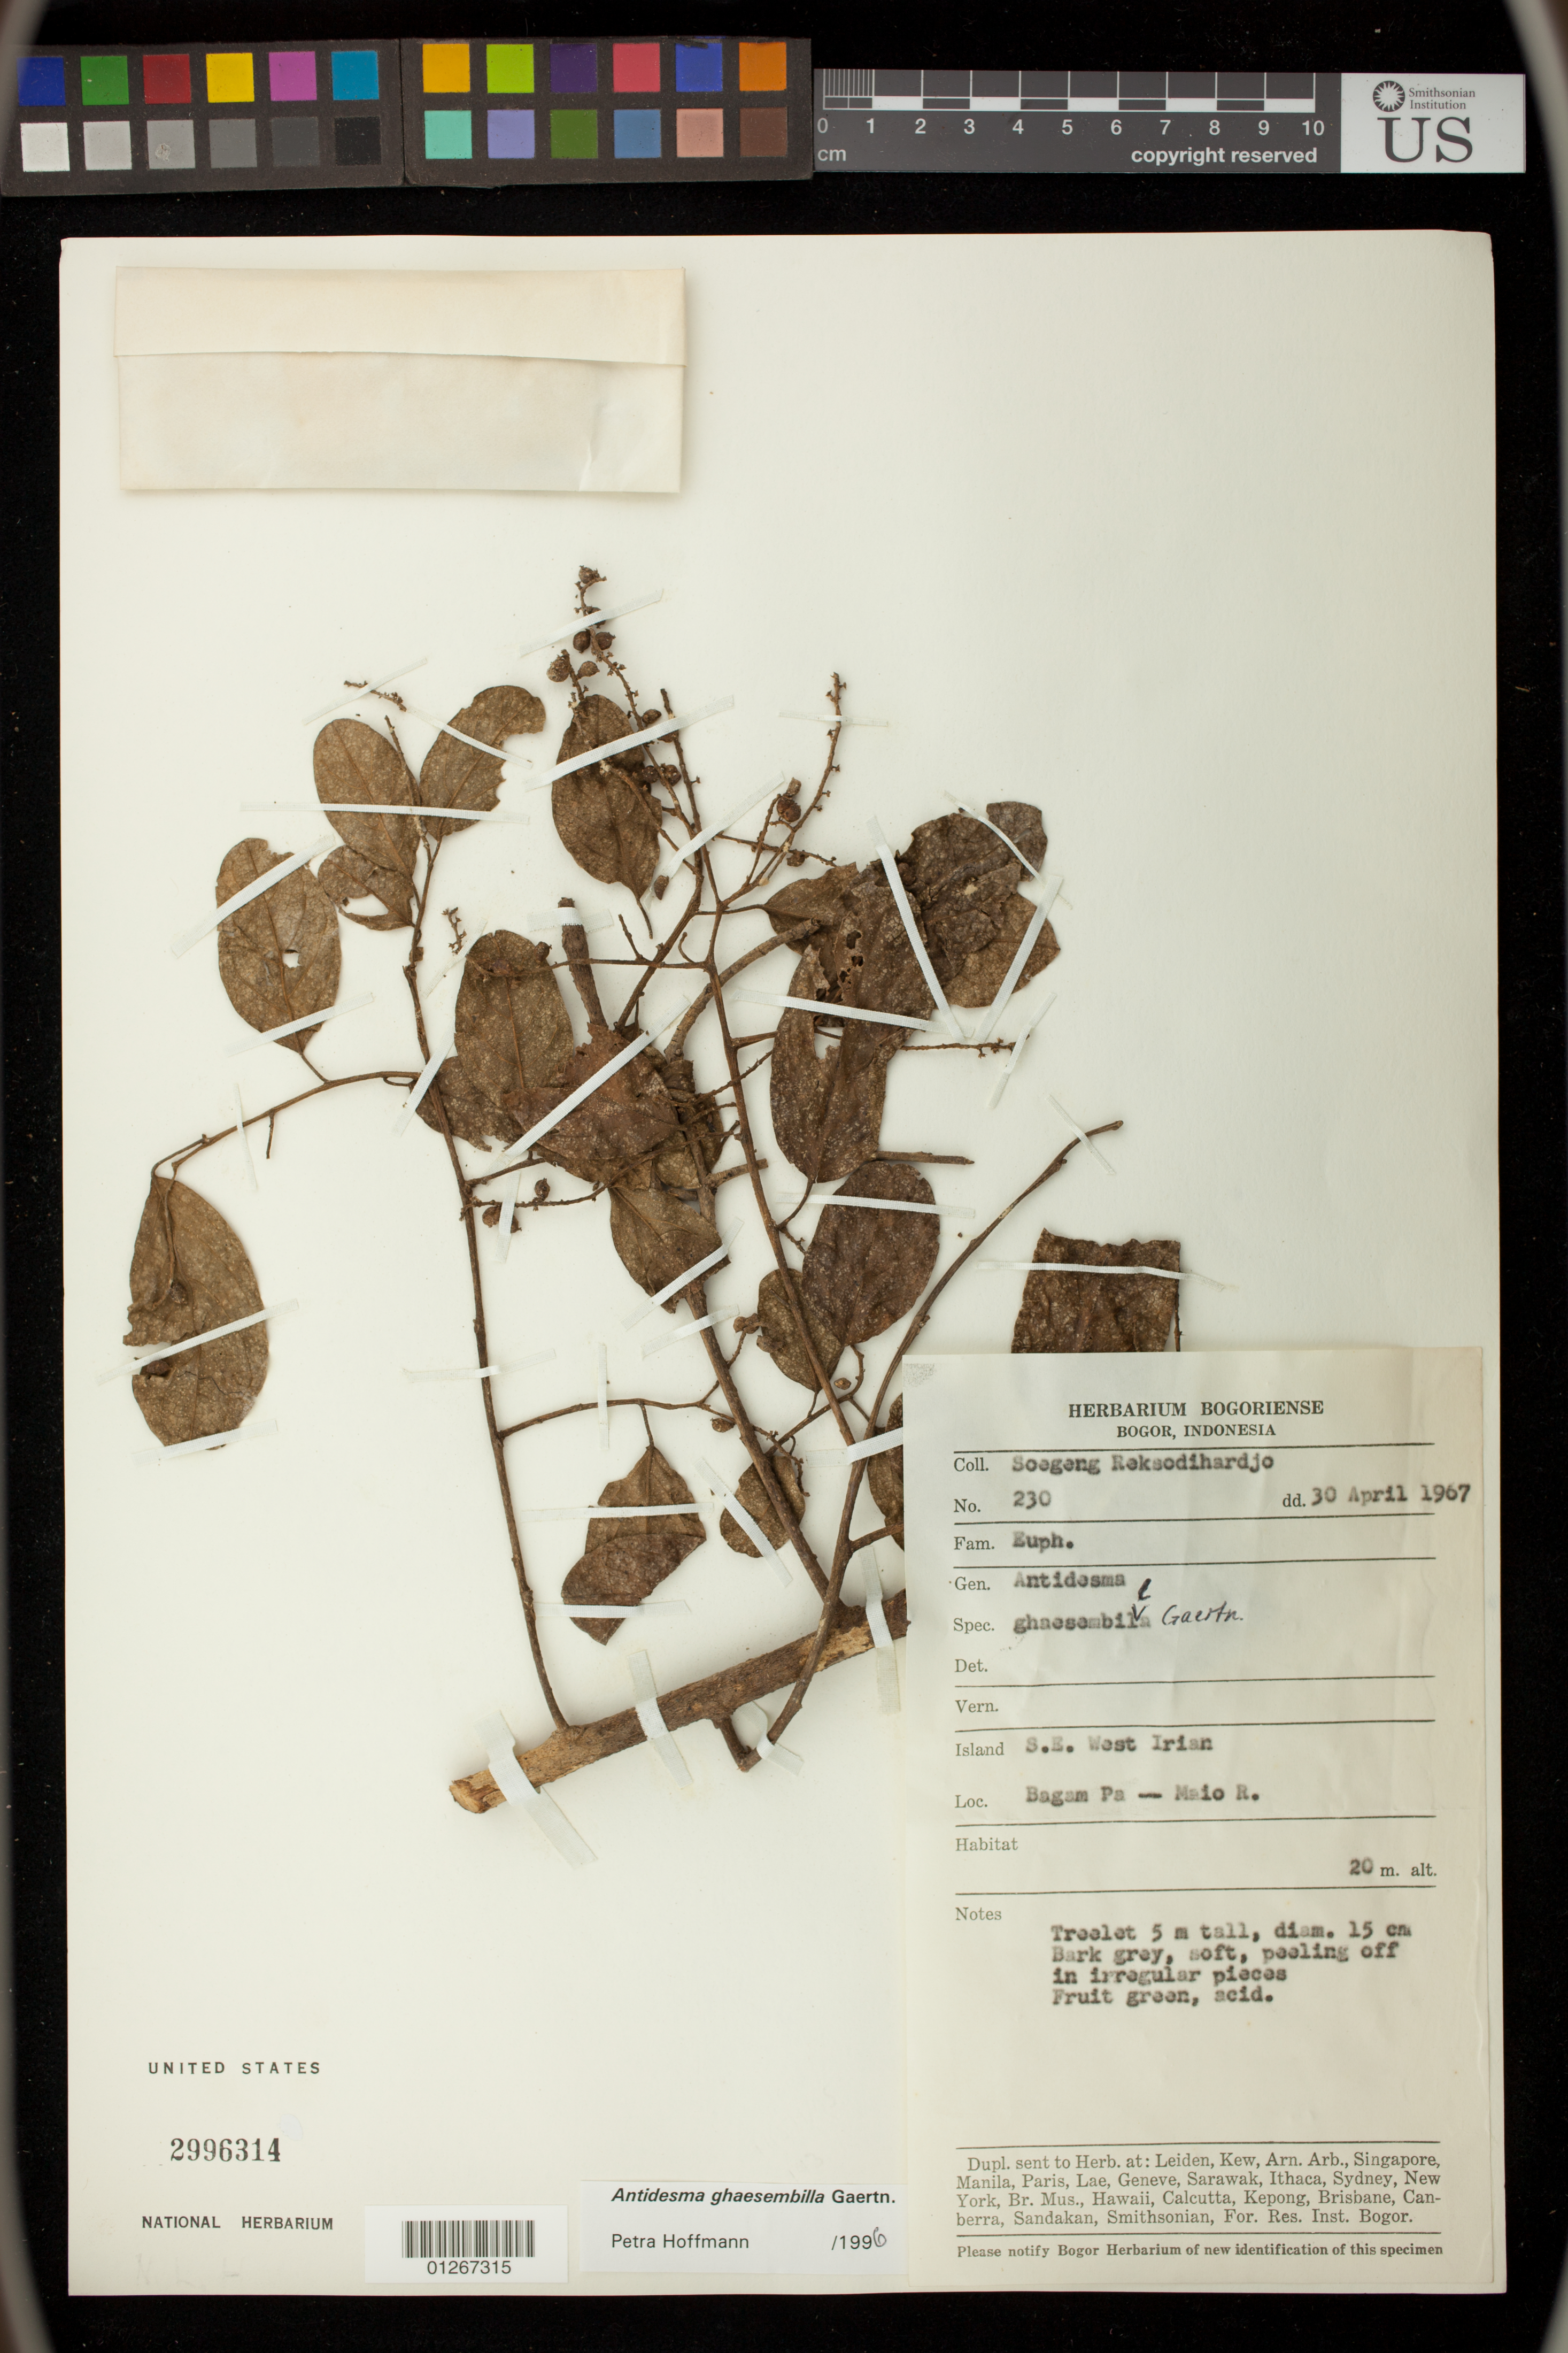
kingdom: Plantae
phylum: Tracheophyta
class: Magnoliopsida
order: Malpighiales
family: Phyllanthaceae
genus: Antidesma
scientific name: Antidesma ghaesembilla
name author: Gaertn.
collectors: S. Reksodihardjo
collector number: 230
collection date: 1967-04-30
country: Indonesia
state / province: Papua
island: New Guinea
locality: S.E. West Irian.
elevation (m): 20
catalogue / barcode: US 2996314